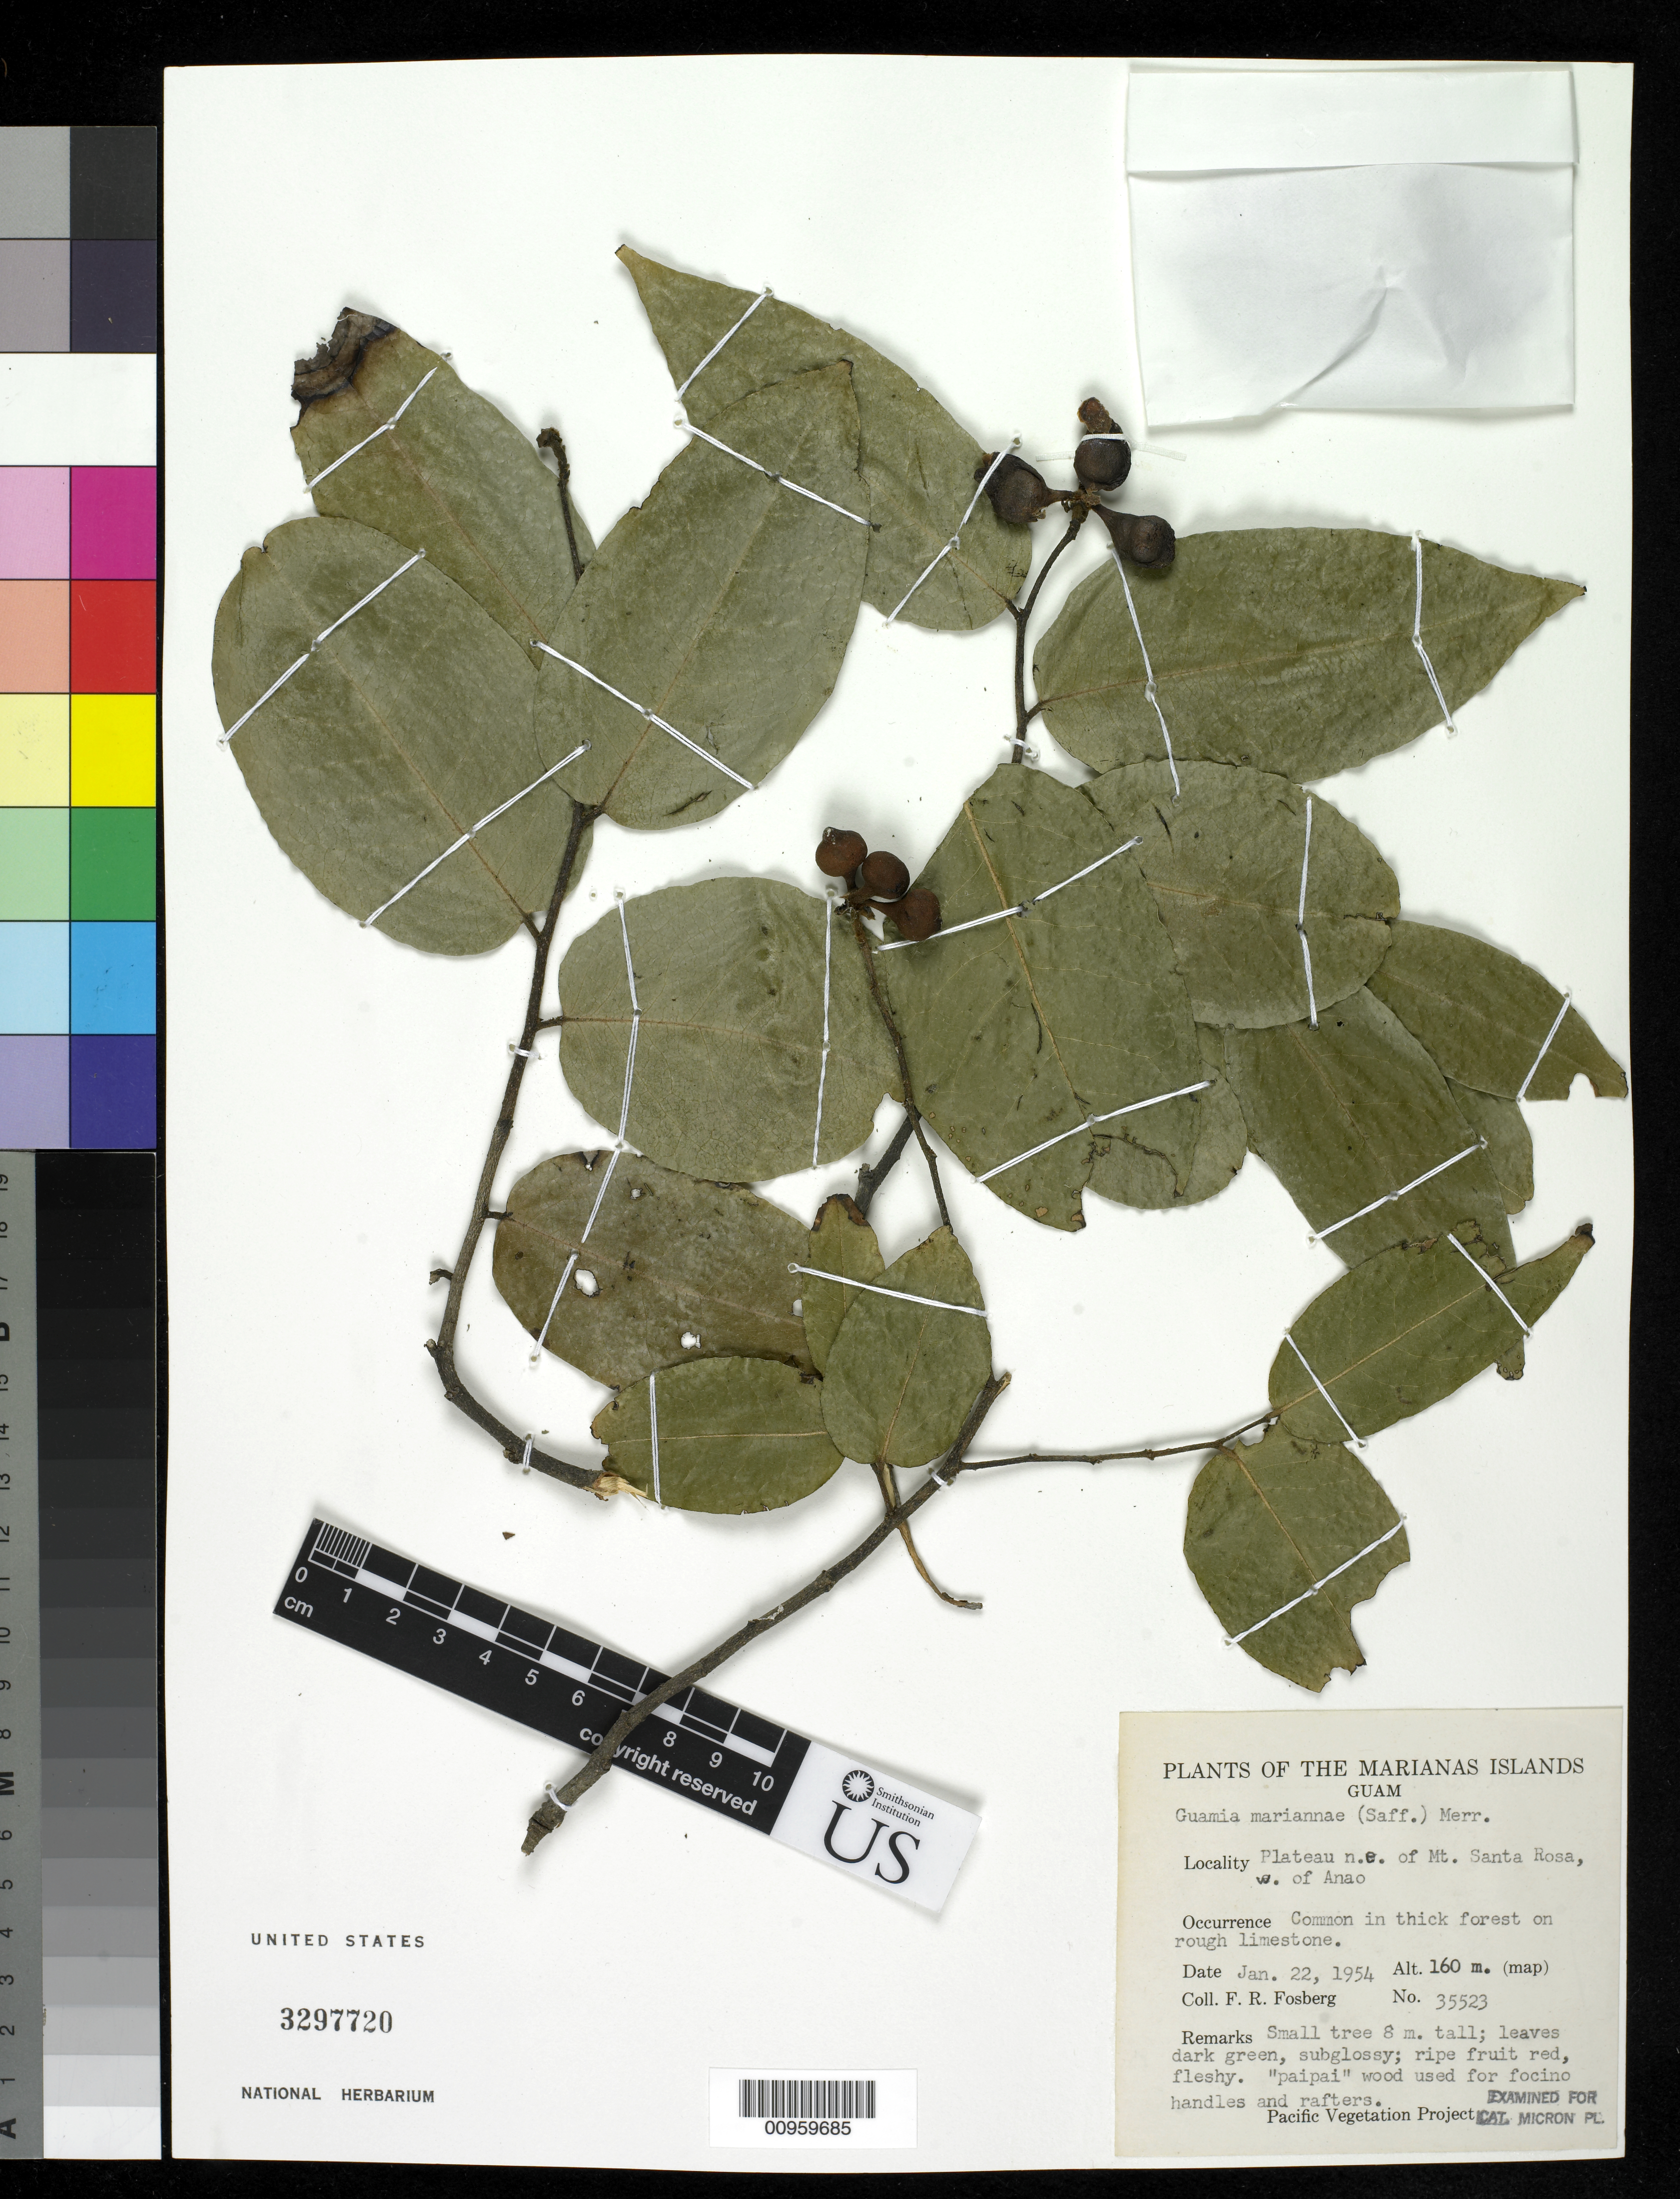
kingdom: Plantae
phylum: Tracheophyta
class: Magnoliopsida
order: Magnoliales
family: Annonaceae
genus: Meiogyne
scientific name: Meiogyne sp.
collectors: F. R. Fosberg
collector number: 35523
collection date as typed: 22 Jan 1954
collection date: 1954-01-22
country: Guam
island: Guam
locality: Plateau n.e. of Mt. Santa Rosa, w. of Anao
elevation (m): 160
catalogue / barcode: US 3297720